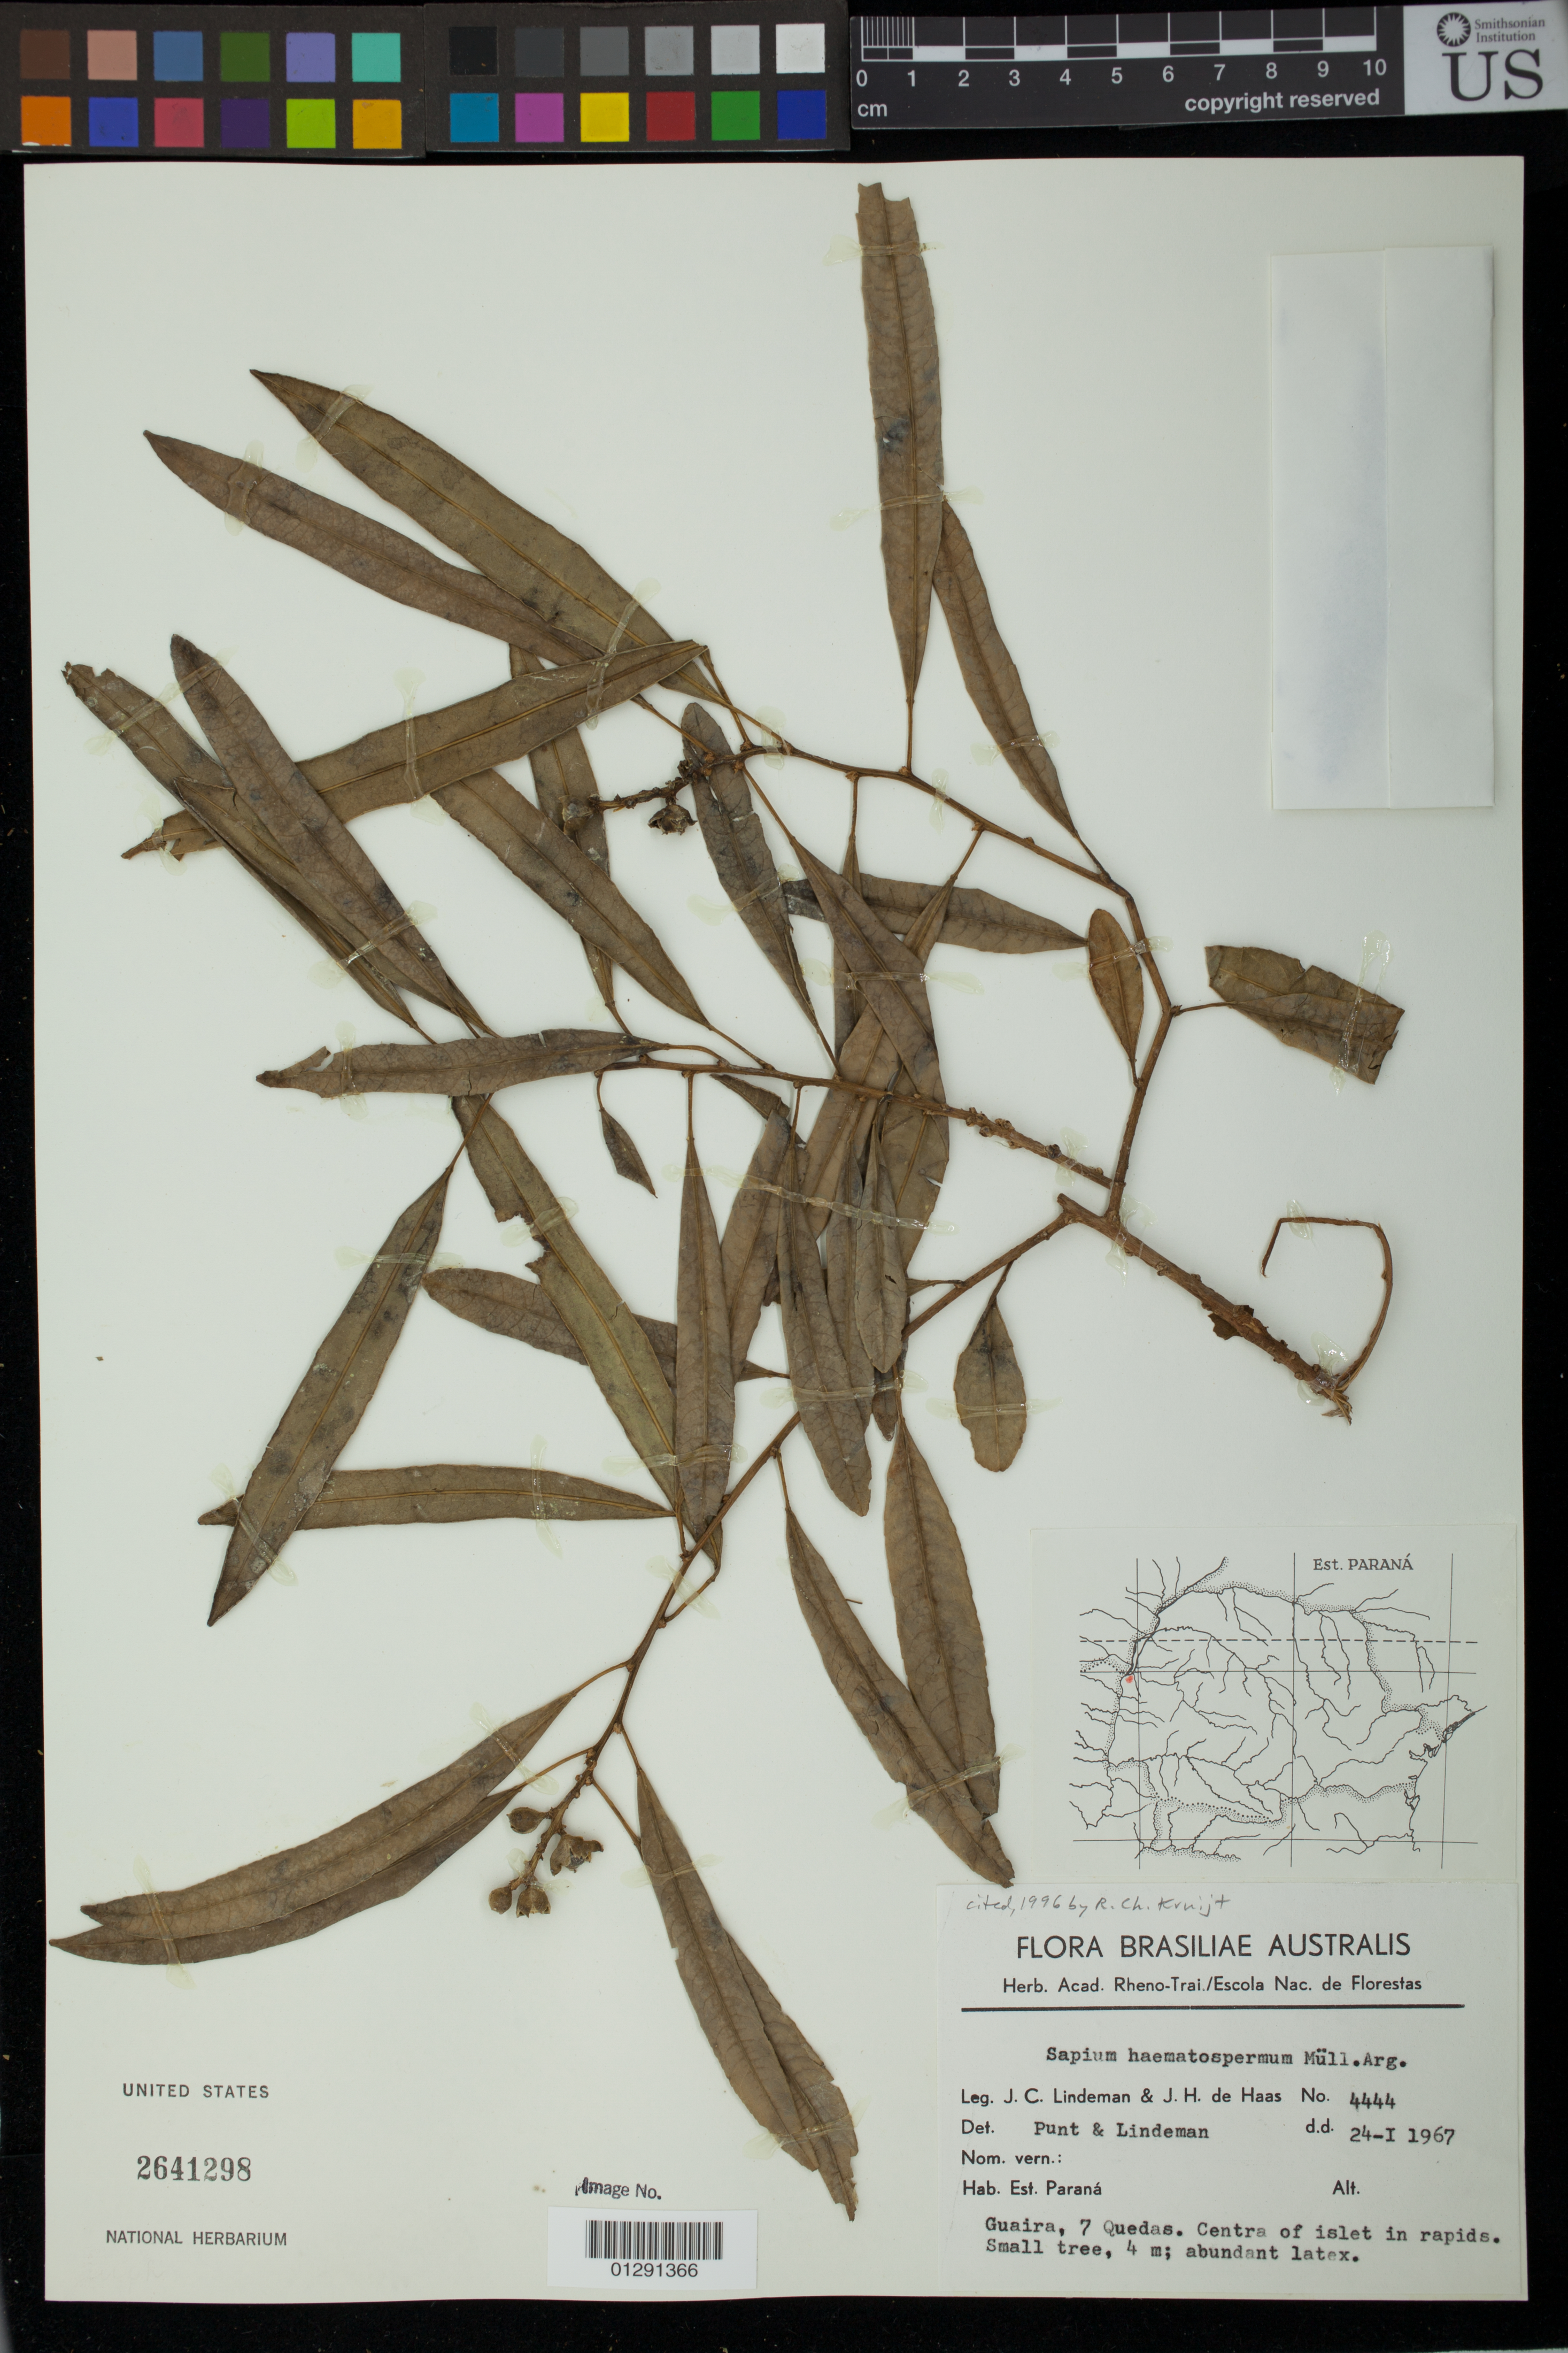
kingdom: Plantae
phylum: Tracheophyta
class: Magnoliopsida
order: Malpighiales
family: Euphorbiaceae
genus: Sapium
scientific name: Sapium haematospermum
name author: Müll. Arg.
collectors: J. C. Lindeman & J. H. Haas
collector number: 4444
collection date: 1967-01-24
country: Brazil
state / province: Parana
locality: Guaira, 7 Quedas.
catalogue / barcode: US 2641298